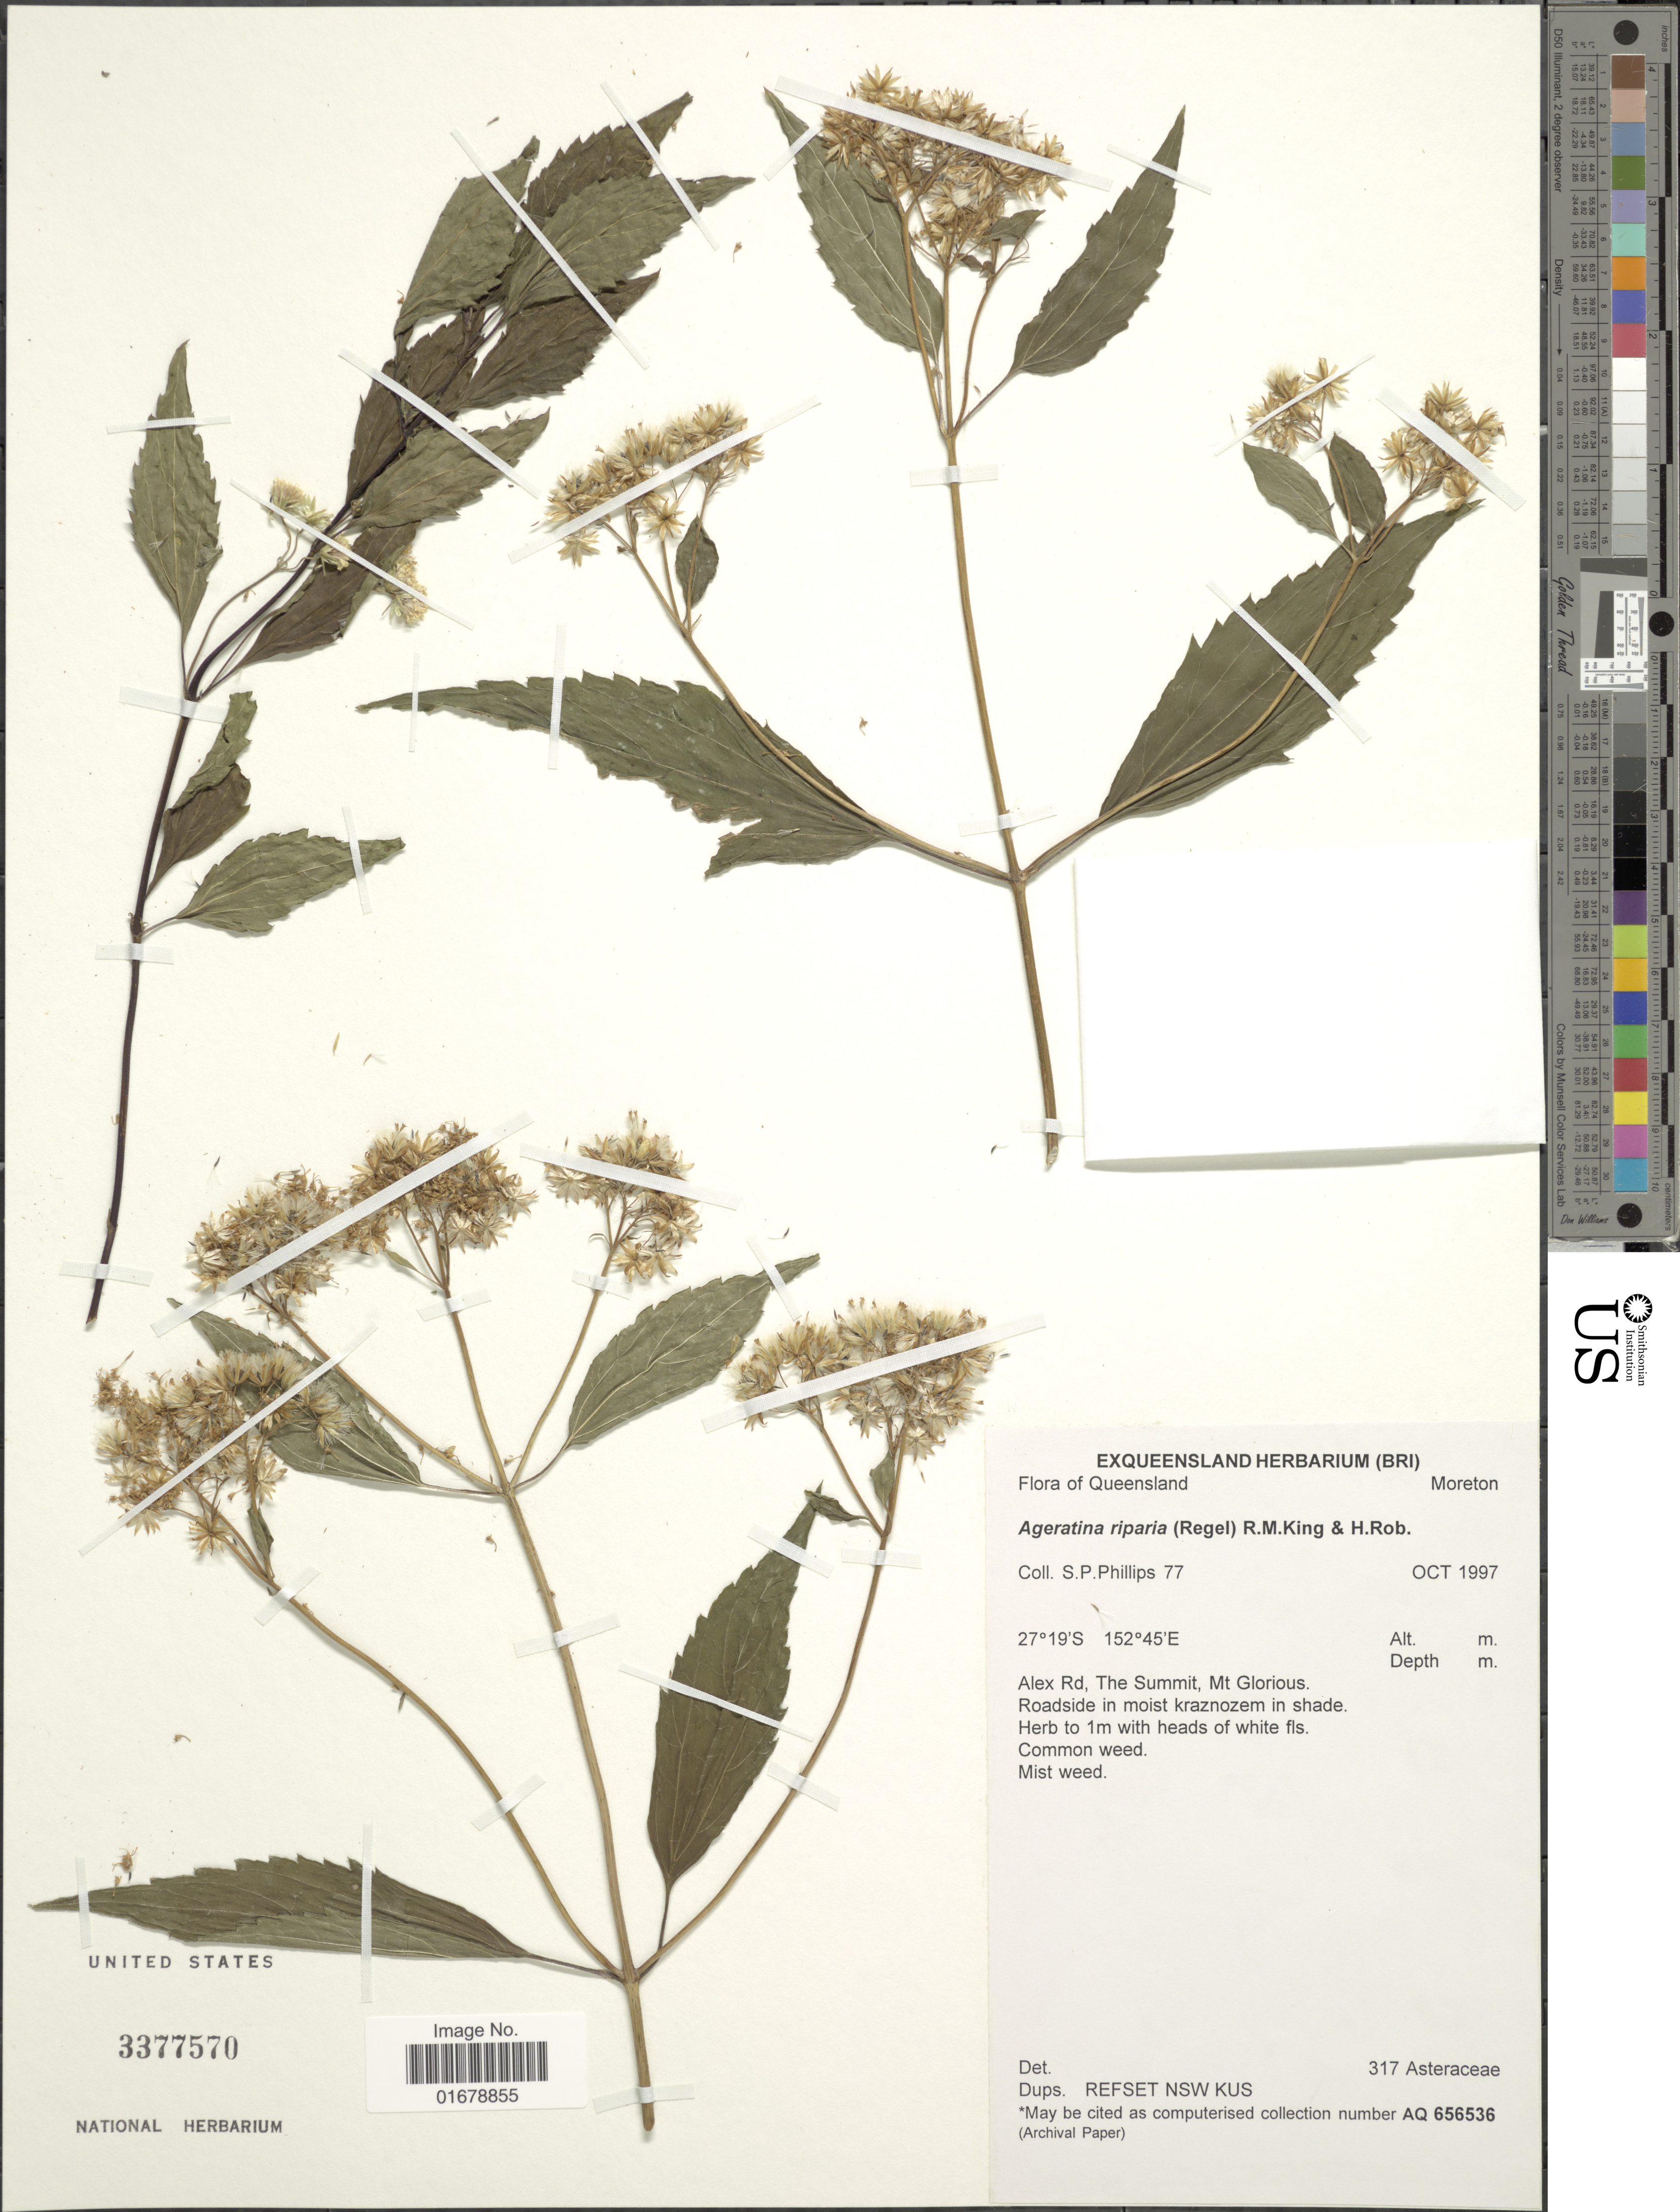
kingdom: Plantae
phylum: Tracheophyta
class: Magnoliopsida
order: Asterales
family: Asteraceae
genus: Ageratina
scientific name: Ageratina riparia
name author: (Regel) R.M. King & H. Rob.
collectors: S. Phillips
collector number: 77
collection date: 1997-10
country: Australia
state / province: Queensland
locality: Queensland, Moreton. Alex Rd, The Summit, Mt. Glorious. Roadside in moist kraznozem in shade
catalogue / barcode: US 3377570